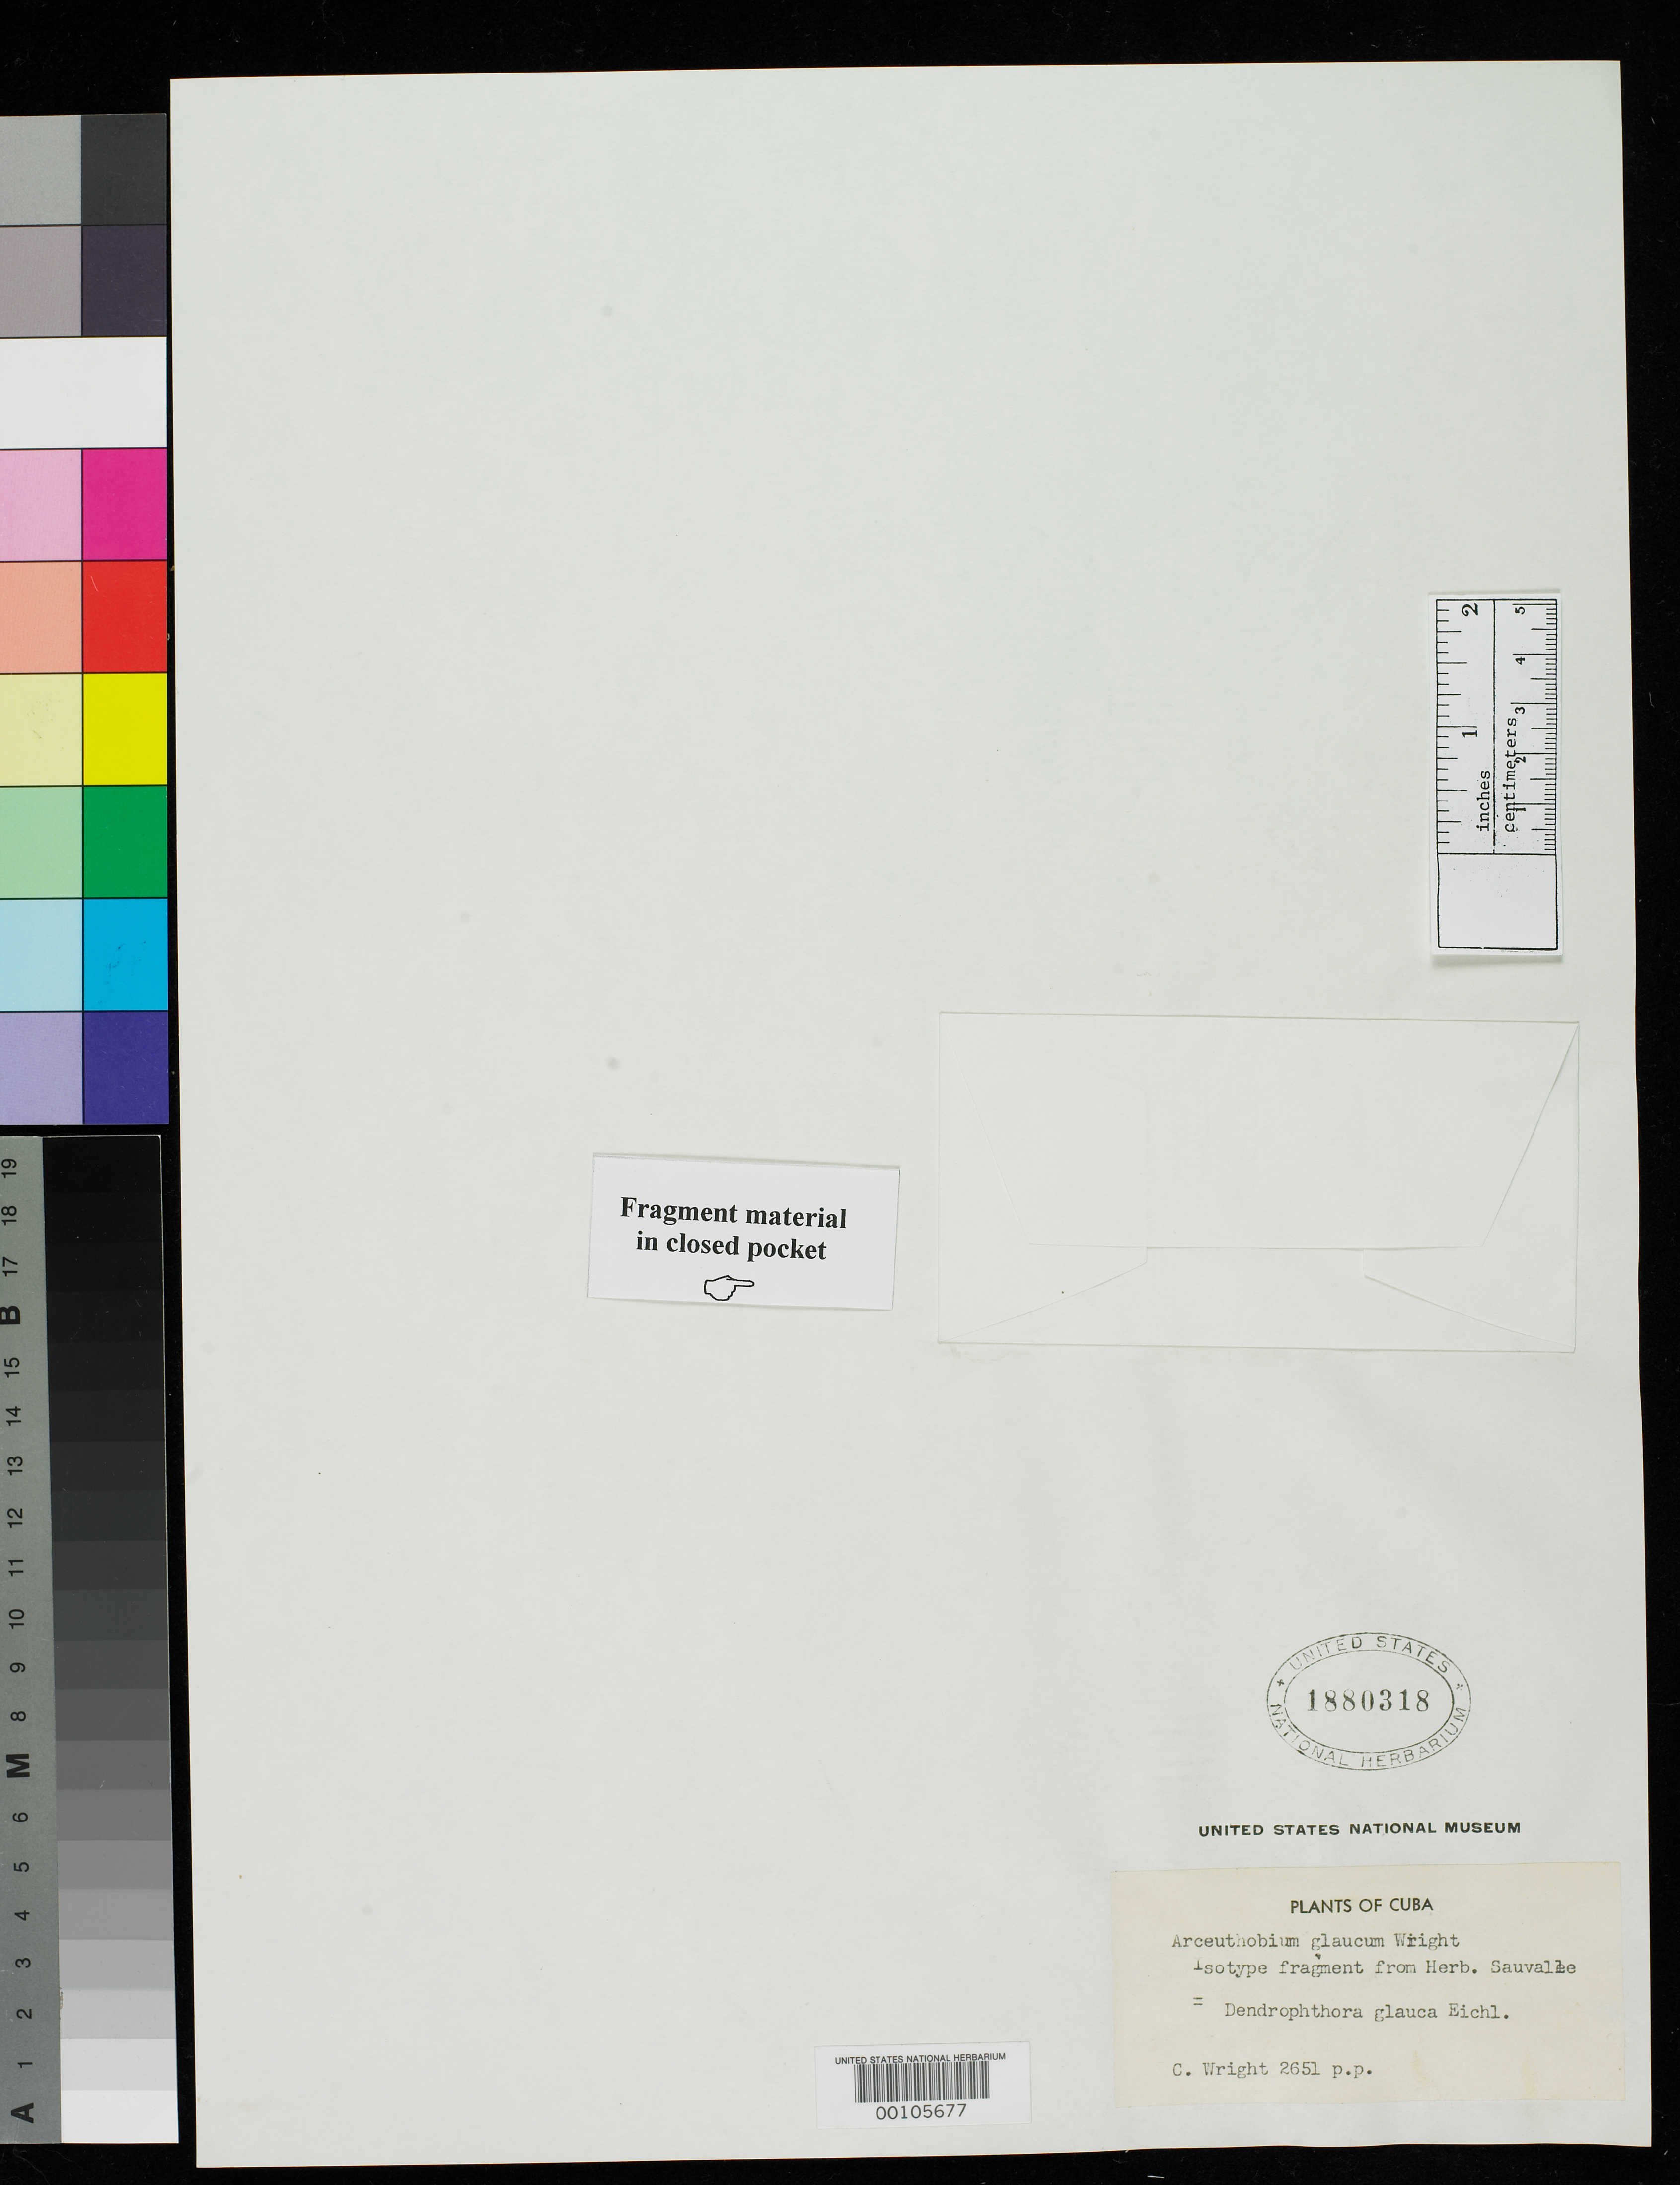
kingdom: Plantae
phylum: Tracheophyta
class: Magnoliopsida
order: Santalales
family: Viscaceae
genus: Arceuthobium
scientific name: Arceuthobium glaucum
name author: C. Wright ex Griseb.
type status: Isosyntype; Type Collection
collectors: C. Wright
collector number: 2651 p.p.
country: Cuba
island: Greater Antilles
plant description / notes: Fragmentary material of type specimen (of Arceuthobium glaucum) ex Herb. Sauvalle.; Krug & Urb. (1898) considered the types of Arceuthobium glaucum C. Wright ex Griseb. to be a mixed collection, restricting that name to the female material and describing the new taxon Dendrophthora purpurascens based on the male material. Kuijt (1961) apparently considers both to represent a single taxon, as Dendrophthora glauca (C. Wright ex Griseb.) Eichler.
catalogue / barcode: US 1880318